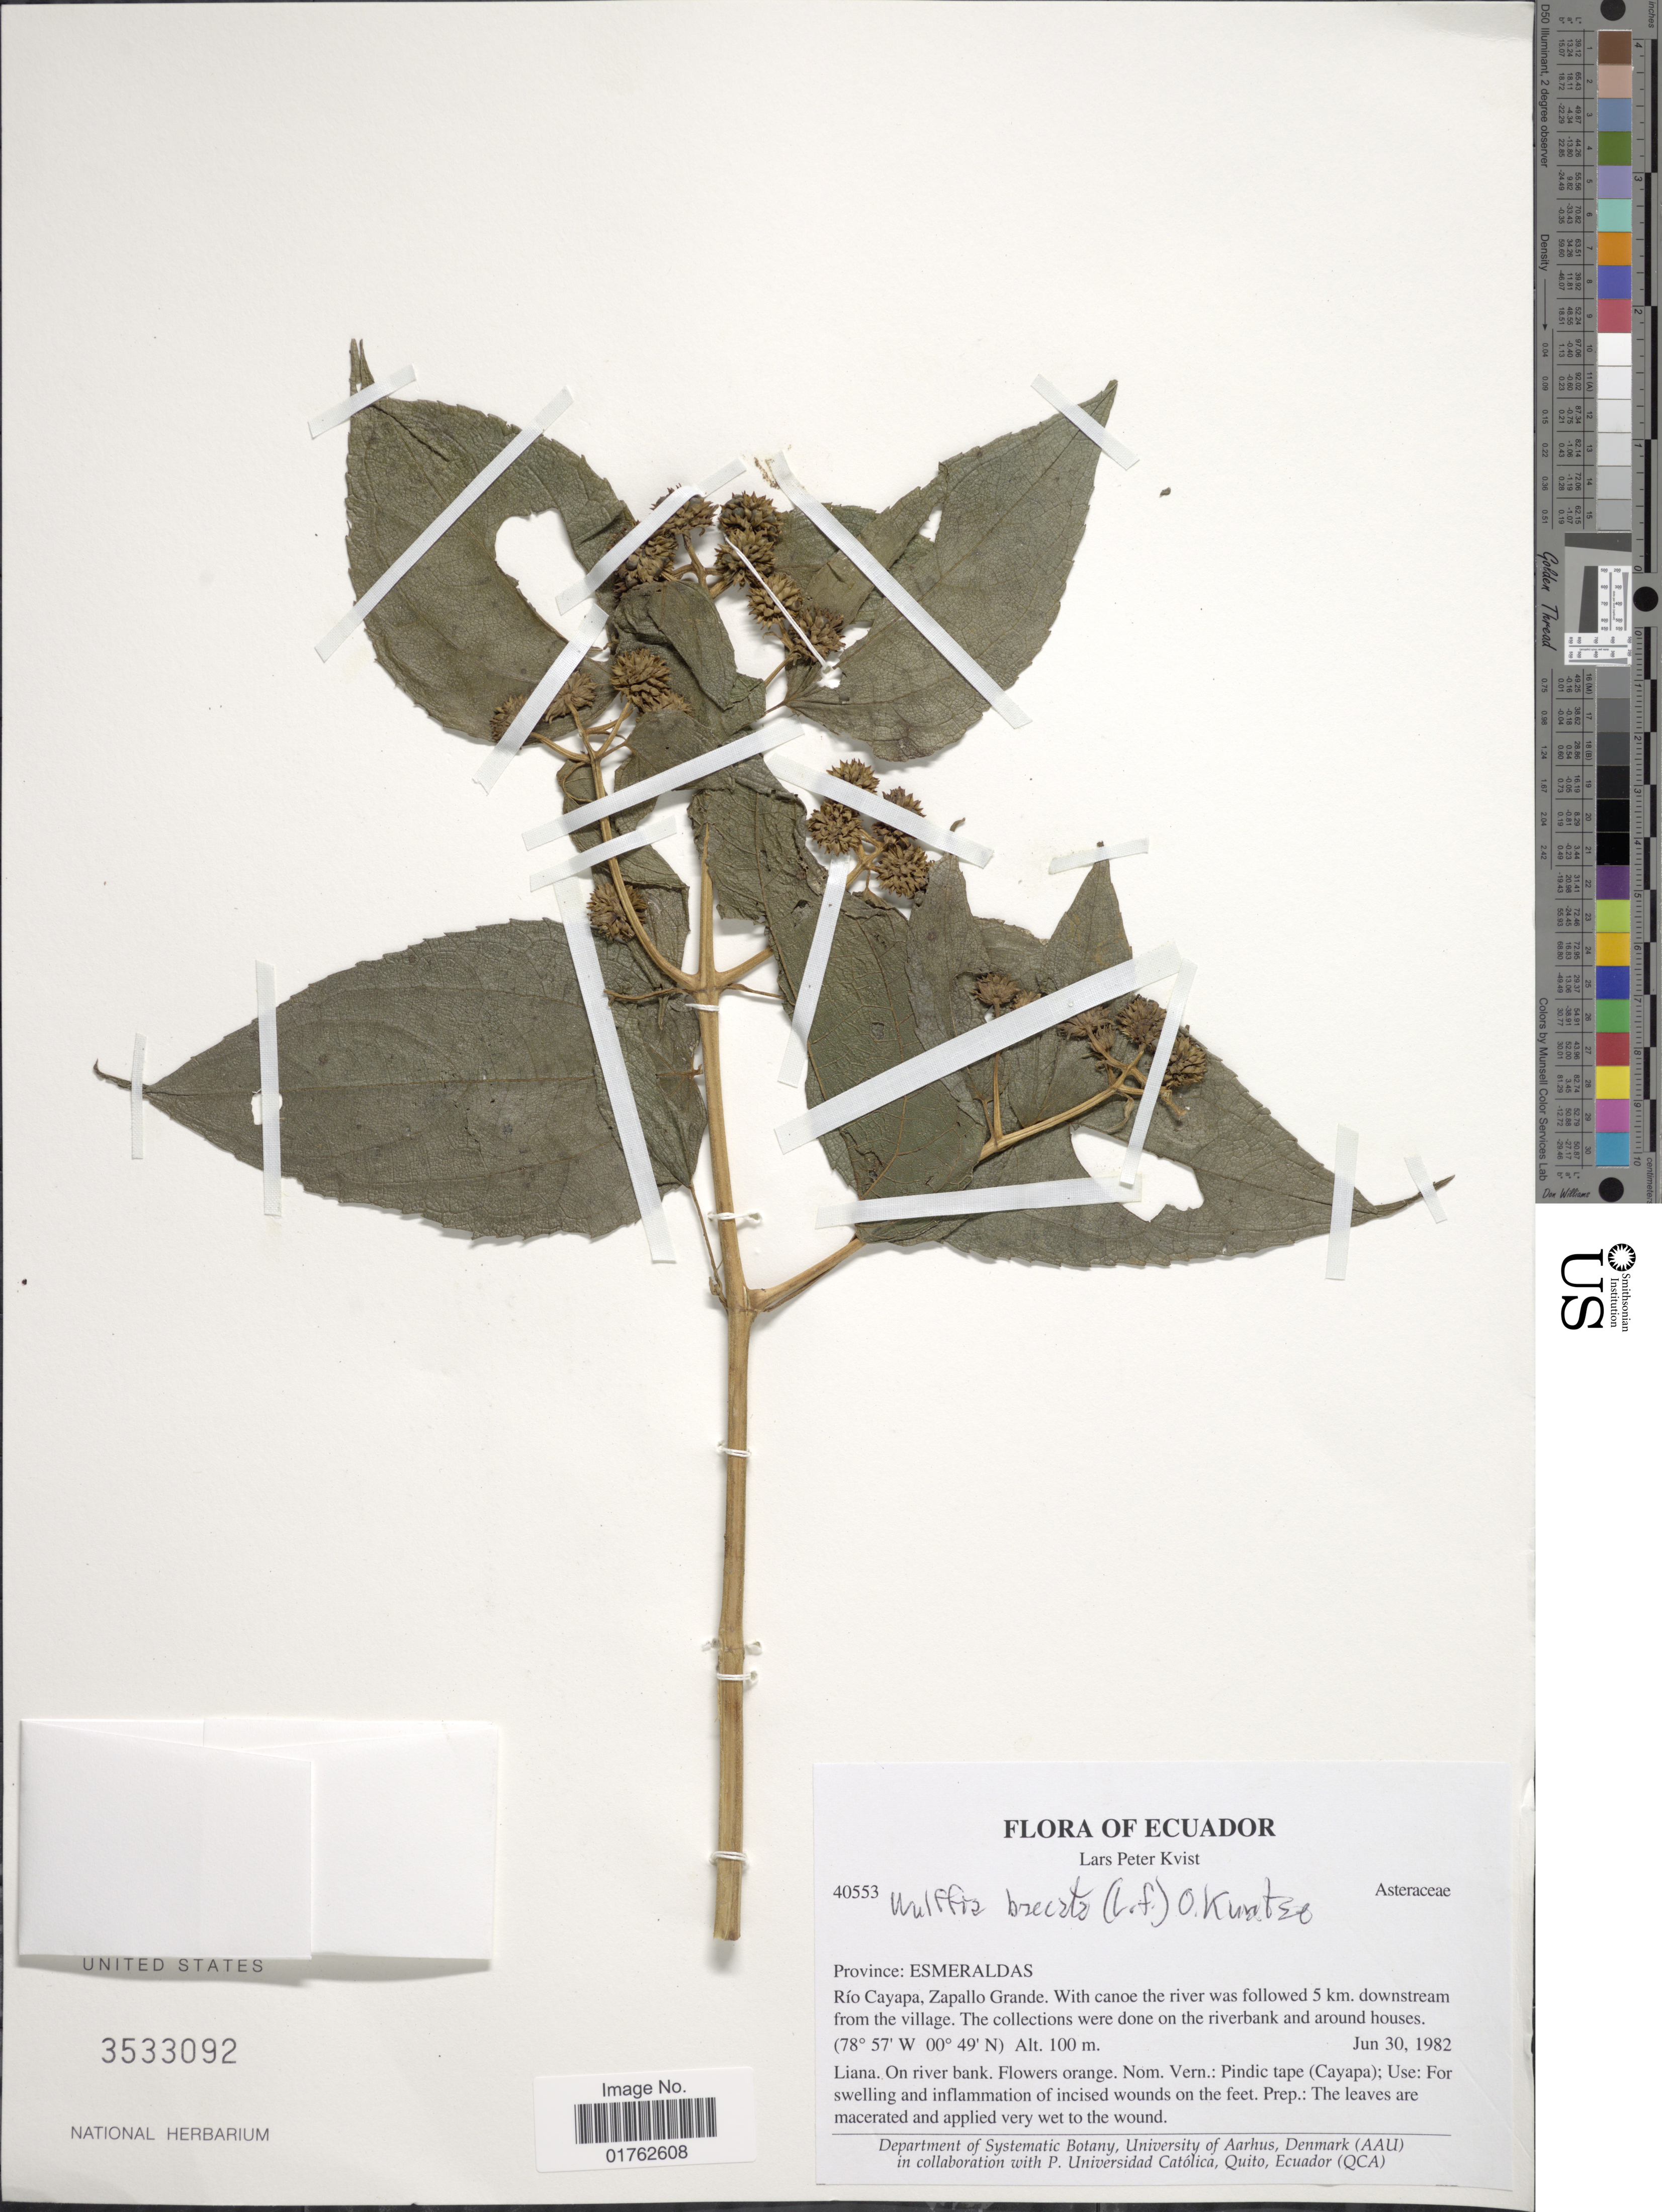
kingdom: Plantae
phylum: Tracheophyta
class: Magnoliopsida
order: Asterales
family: Asteraceae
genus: Wulffia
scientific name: Wulffia baccata var. discoidea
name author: S.F. Blake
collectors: L. P. Kvist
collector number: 40553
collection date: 1982-06-30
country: Ecuador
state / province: Esmeraldas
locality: Rio Cayapa, Zapallo Grande, With canoe the river was followed 5 km. downstream from the village, The collections were done on the riverbank and around houses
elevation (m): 100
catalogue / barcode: US 3533092